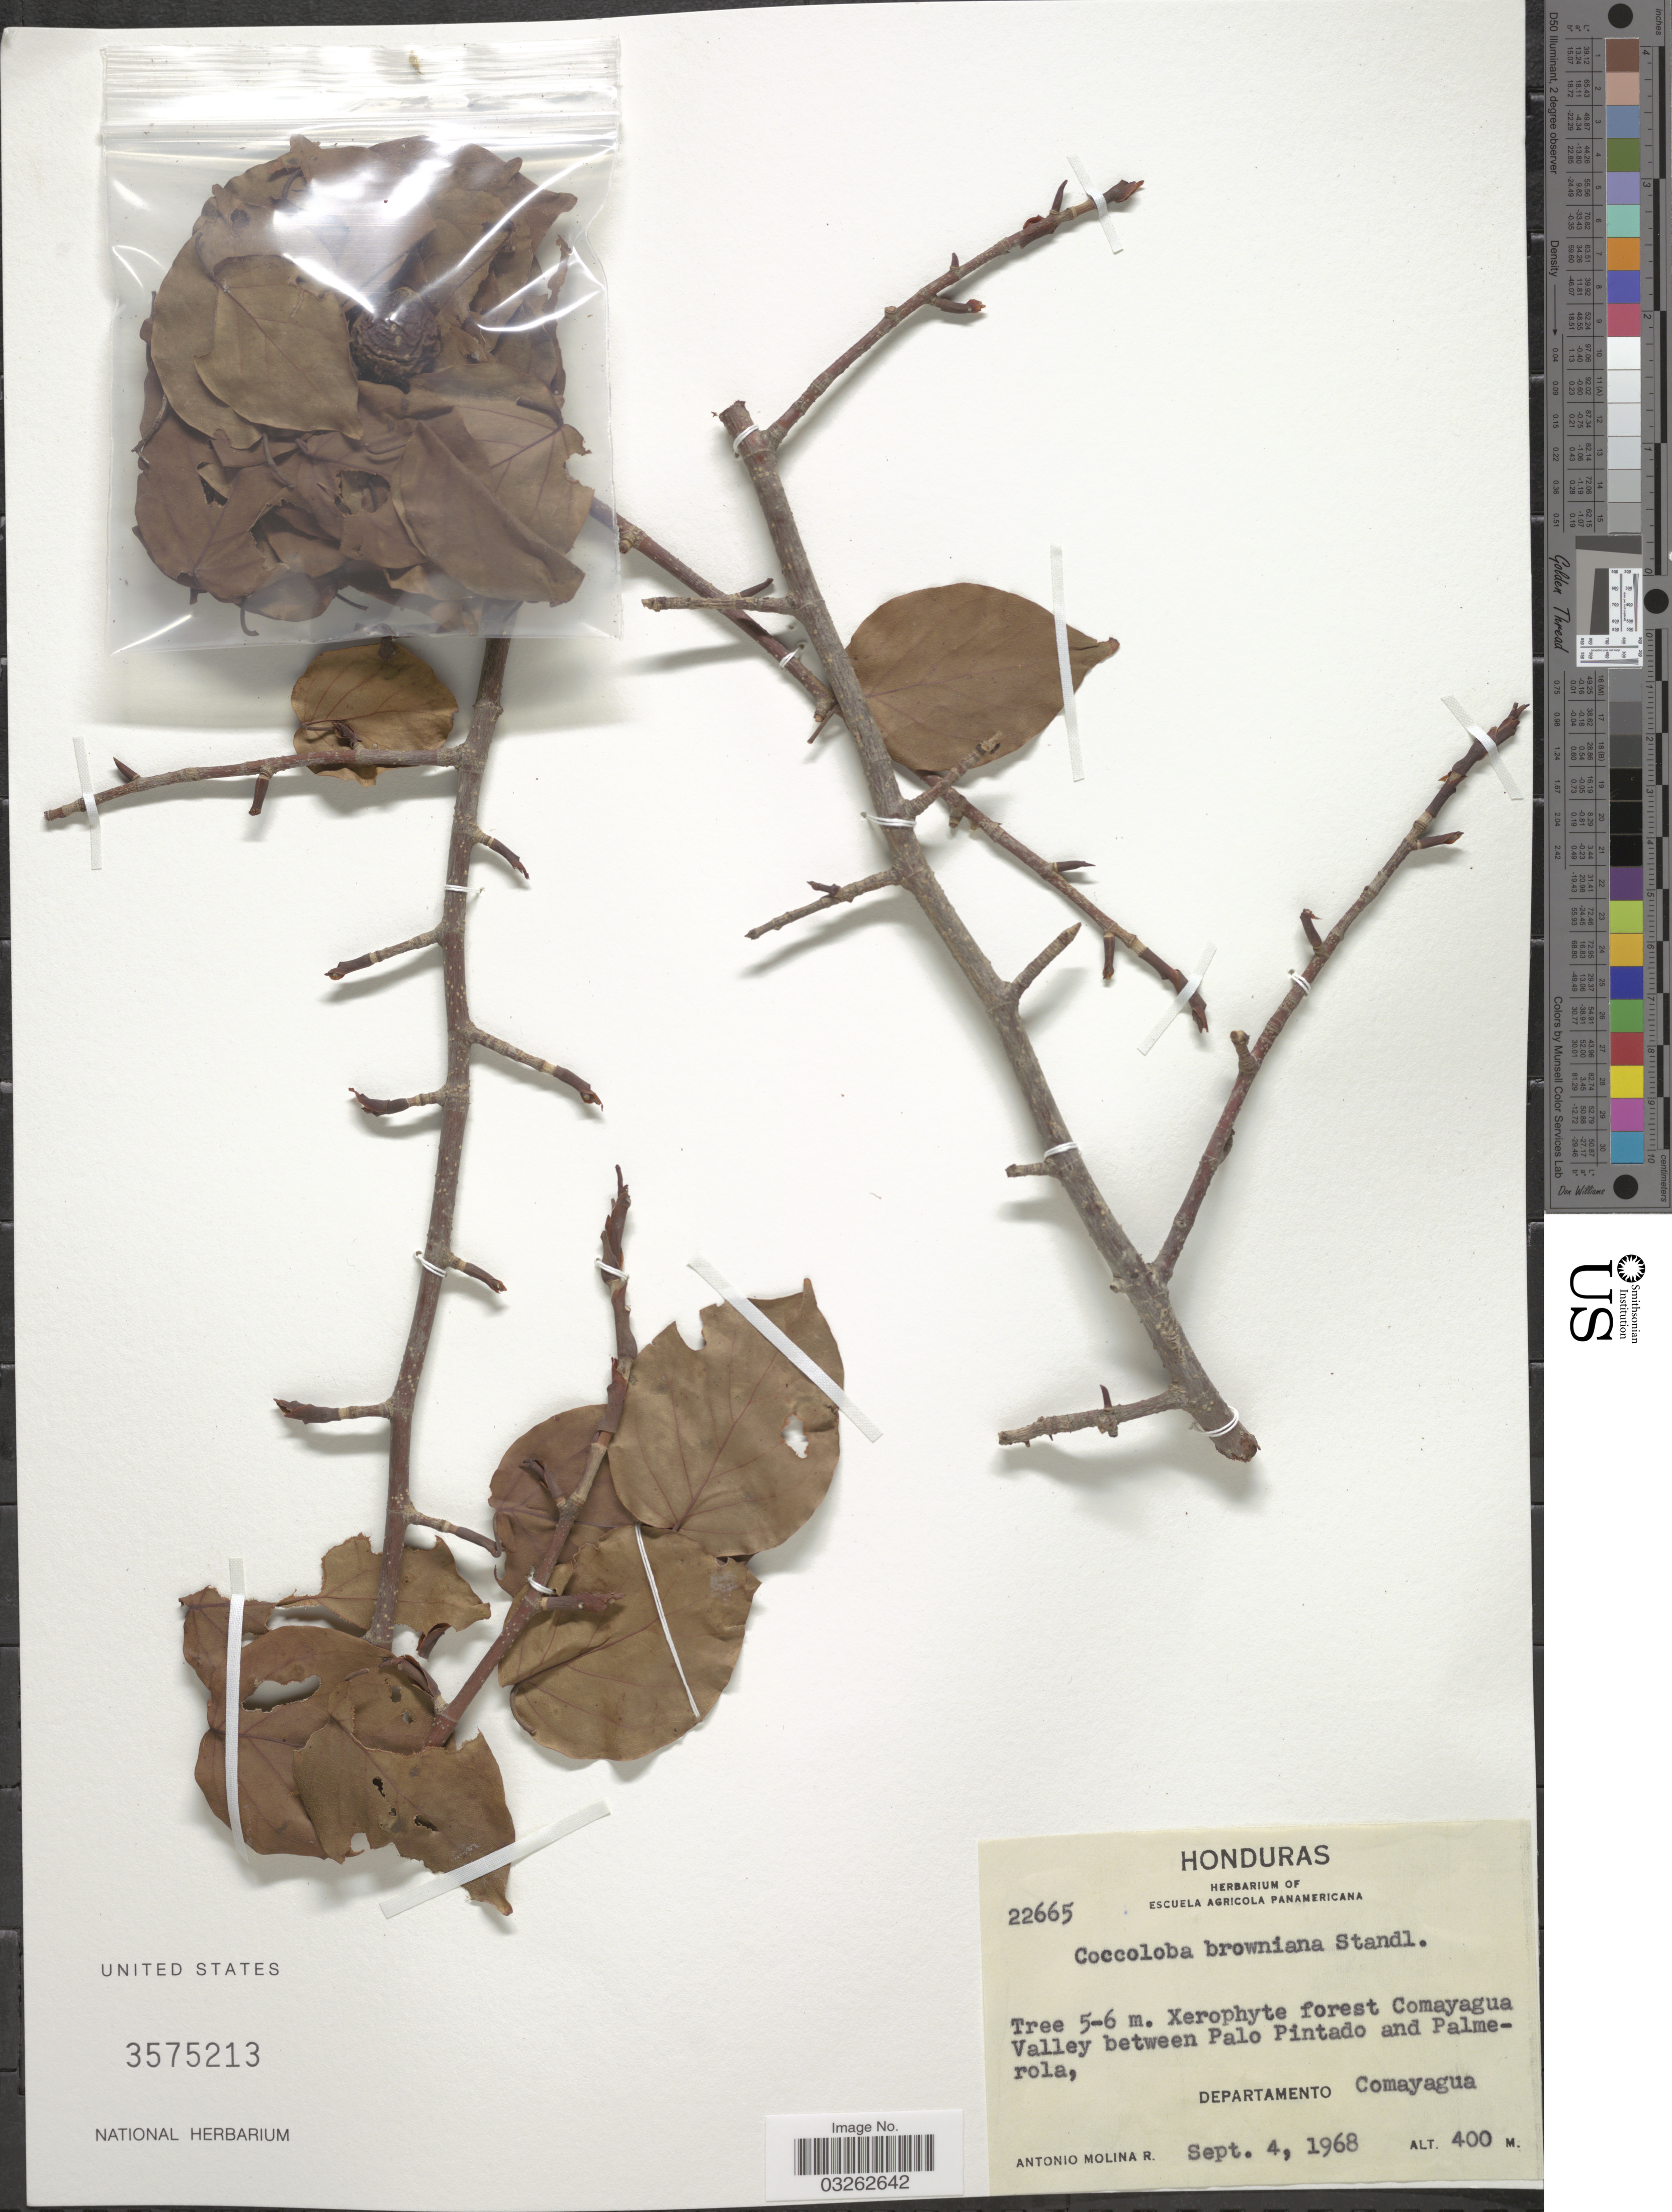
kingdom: Plantae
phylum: Tracheophyta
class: Magnoliopsida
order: Caryophyllales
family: Polygonaceae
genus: Coccoloba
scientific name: Coccoloba browniana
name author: Standl.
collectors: A. Molina R.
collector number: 22665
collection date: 1968-09-04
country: Honduras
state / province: Comayagua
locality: Xerophyte forest Comayagua. Valley between Palo Pintado and Palmerola, Departamento Comayagua.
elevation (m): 400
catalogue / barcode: US 3575213